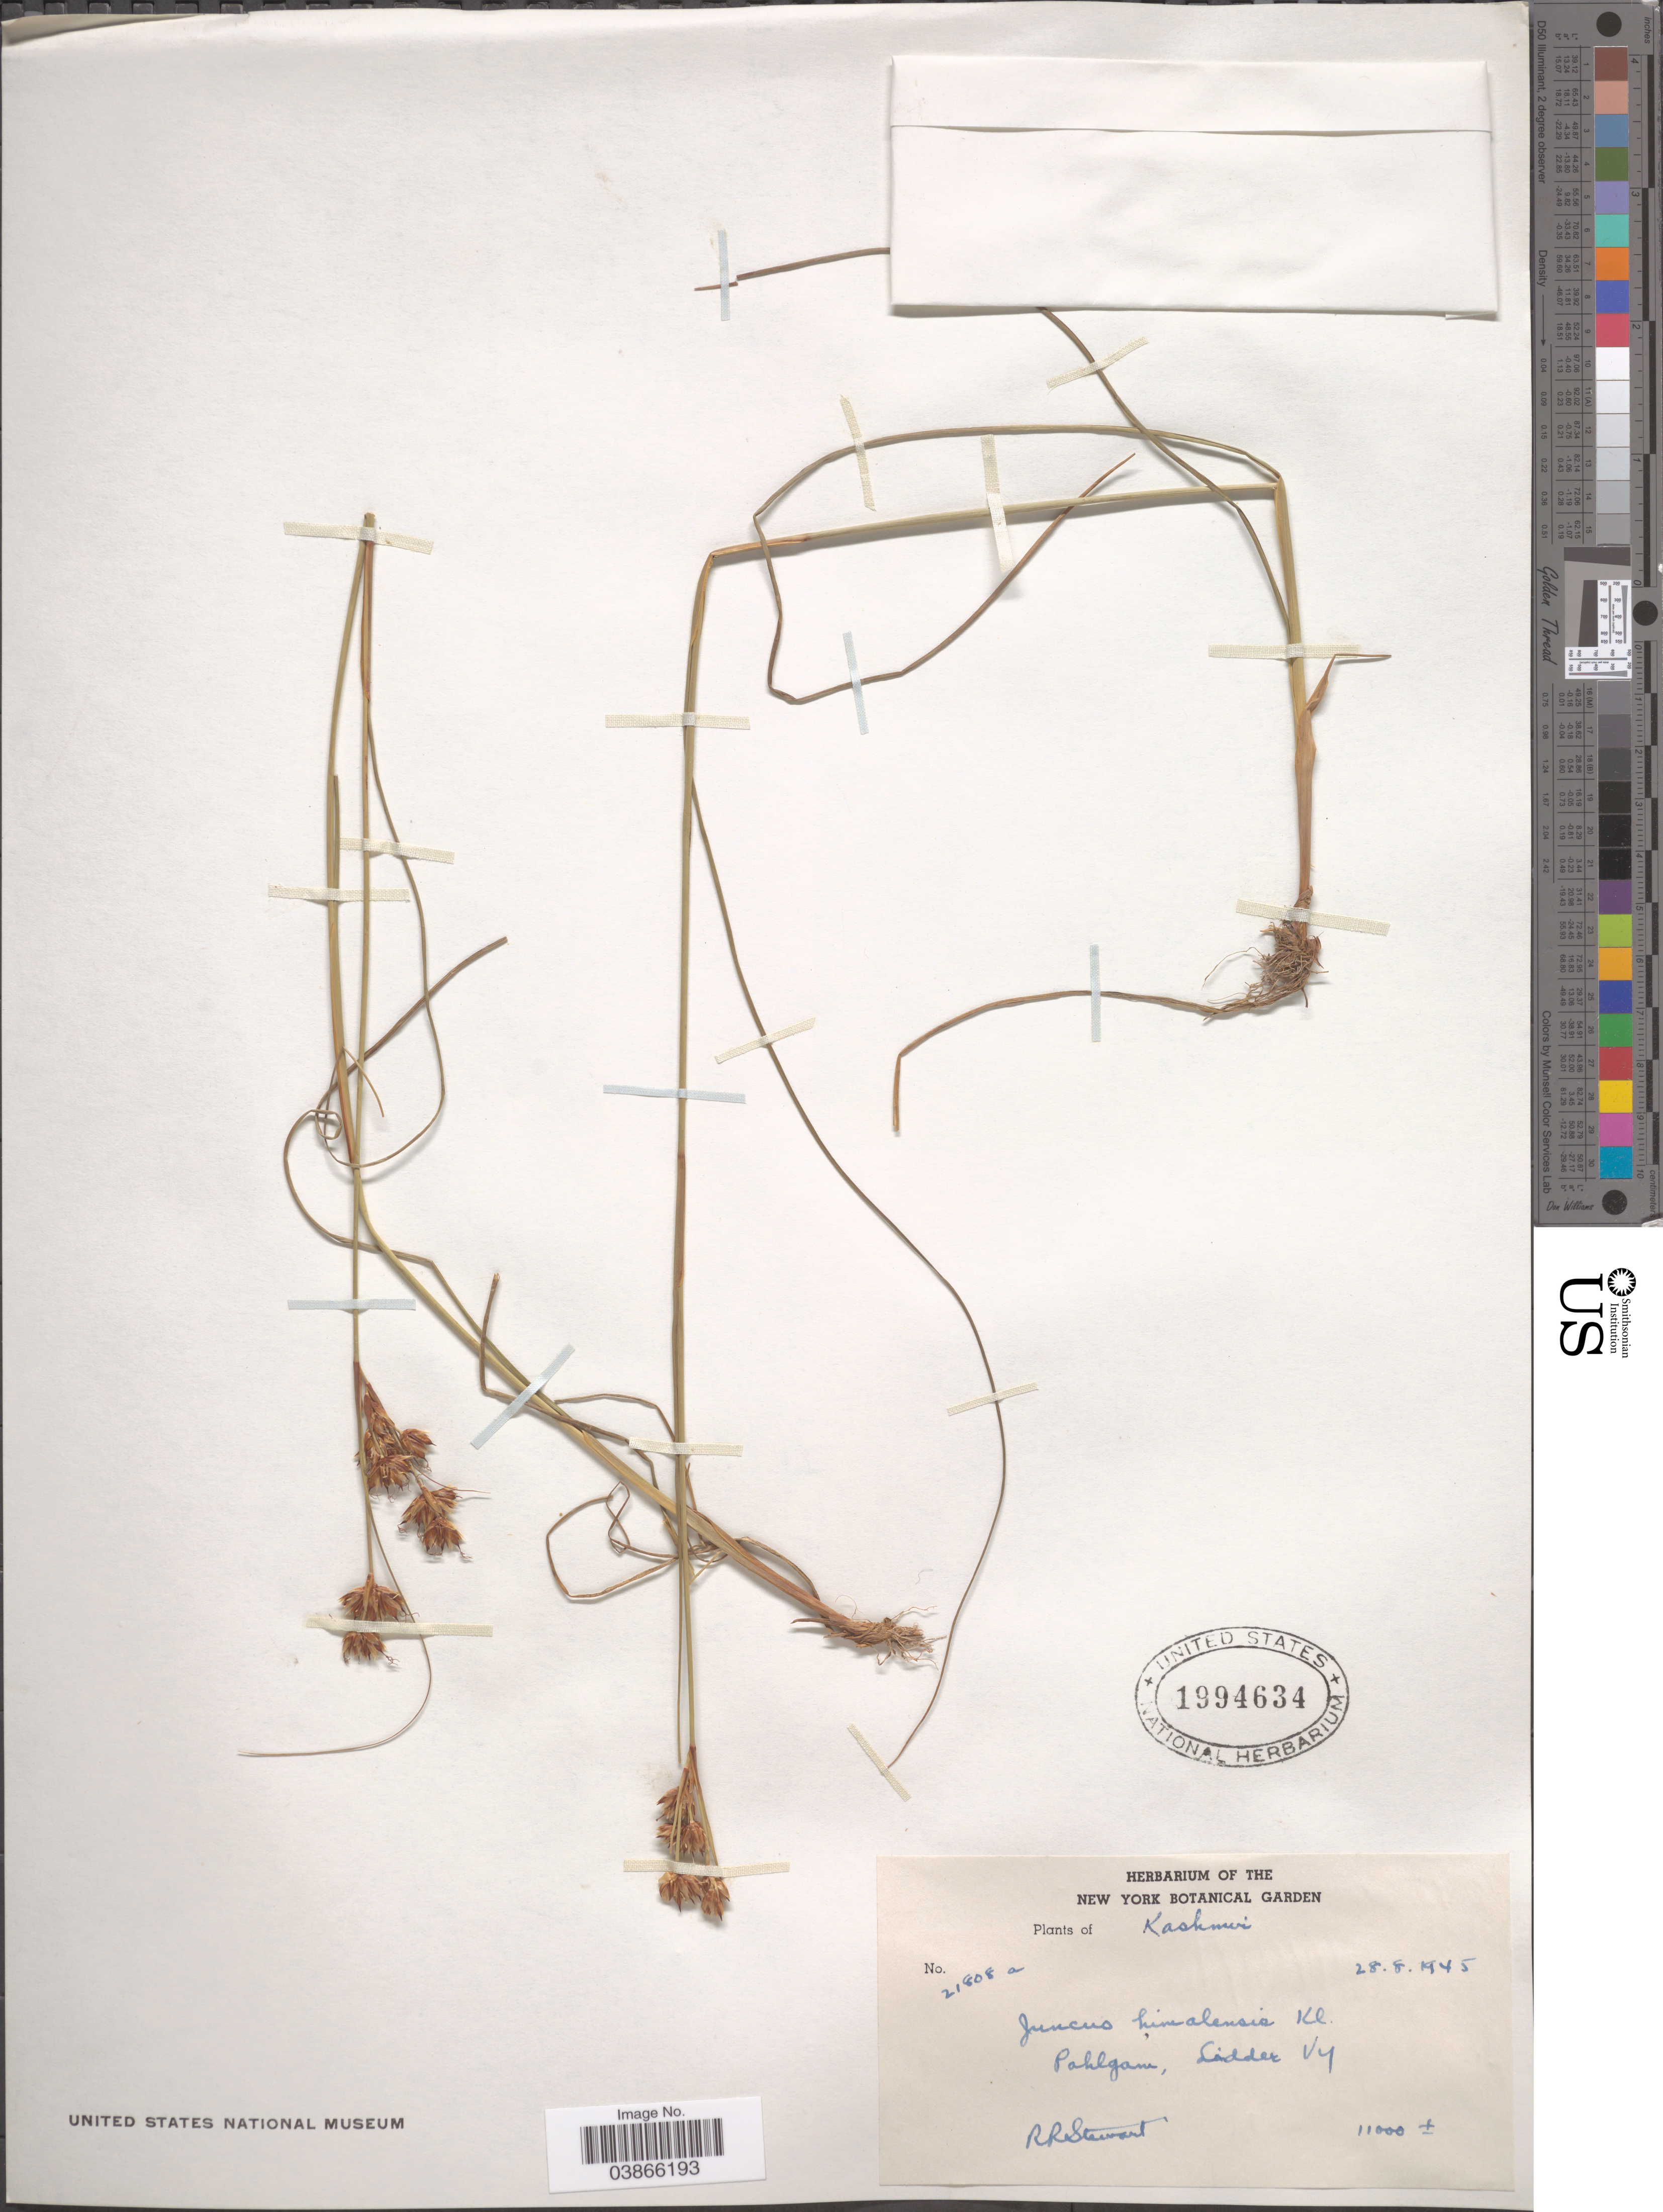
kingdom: Plantae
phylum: Tracheophyta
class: Liliopsida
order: Poales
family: Juncaceae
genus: Juncus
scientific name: Juncus himalensis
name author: Klotzsch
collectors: R. Stewart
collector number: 21808a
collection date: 1945-08-28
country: India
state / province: Jammu and Kashmir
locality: Kashmir. Pahlgam, Lidder Vy.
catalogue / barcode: US 1994634